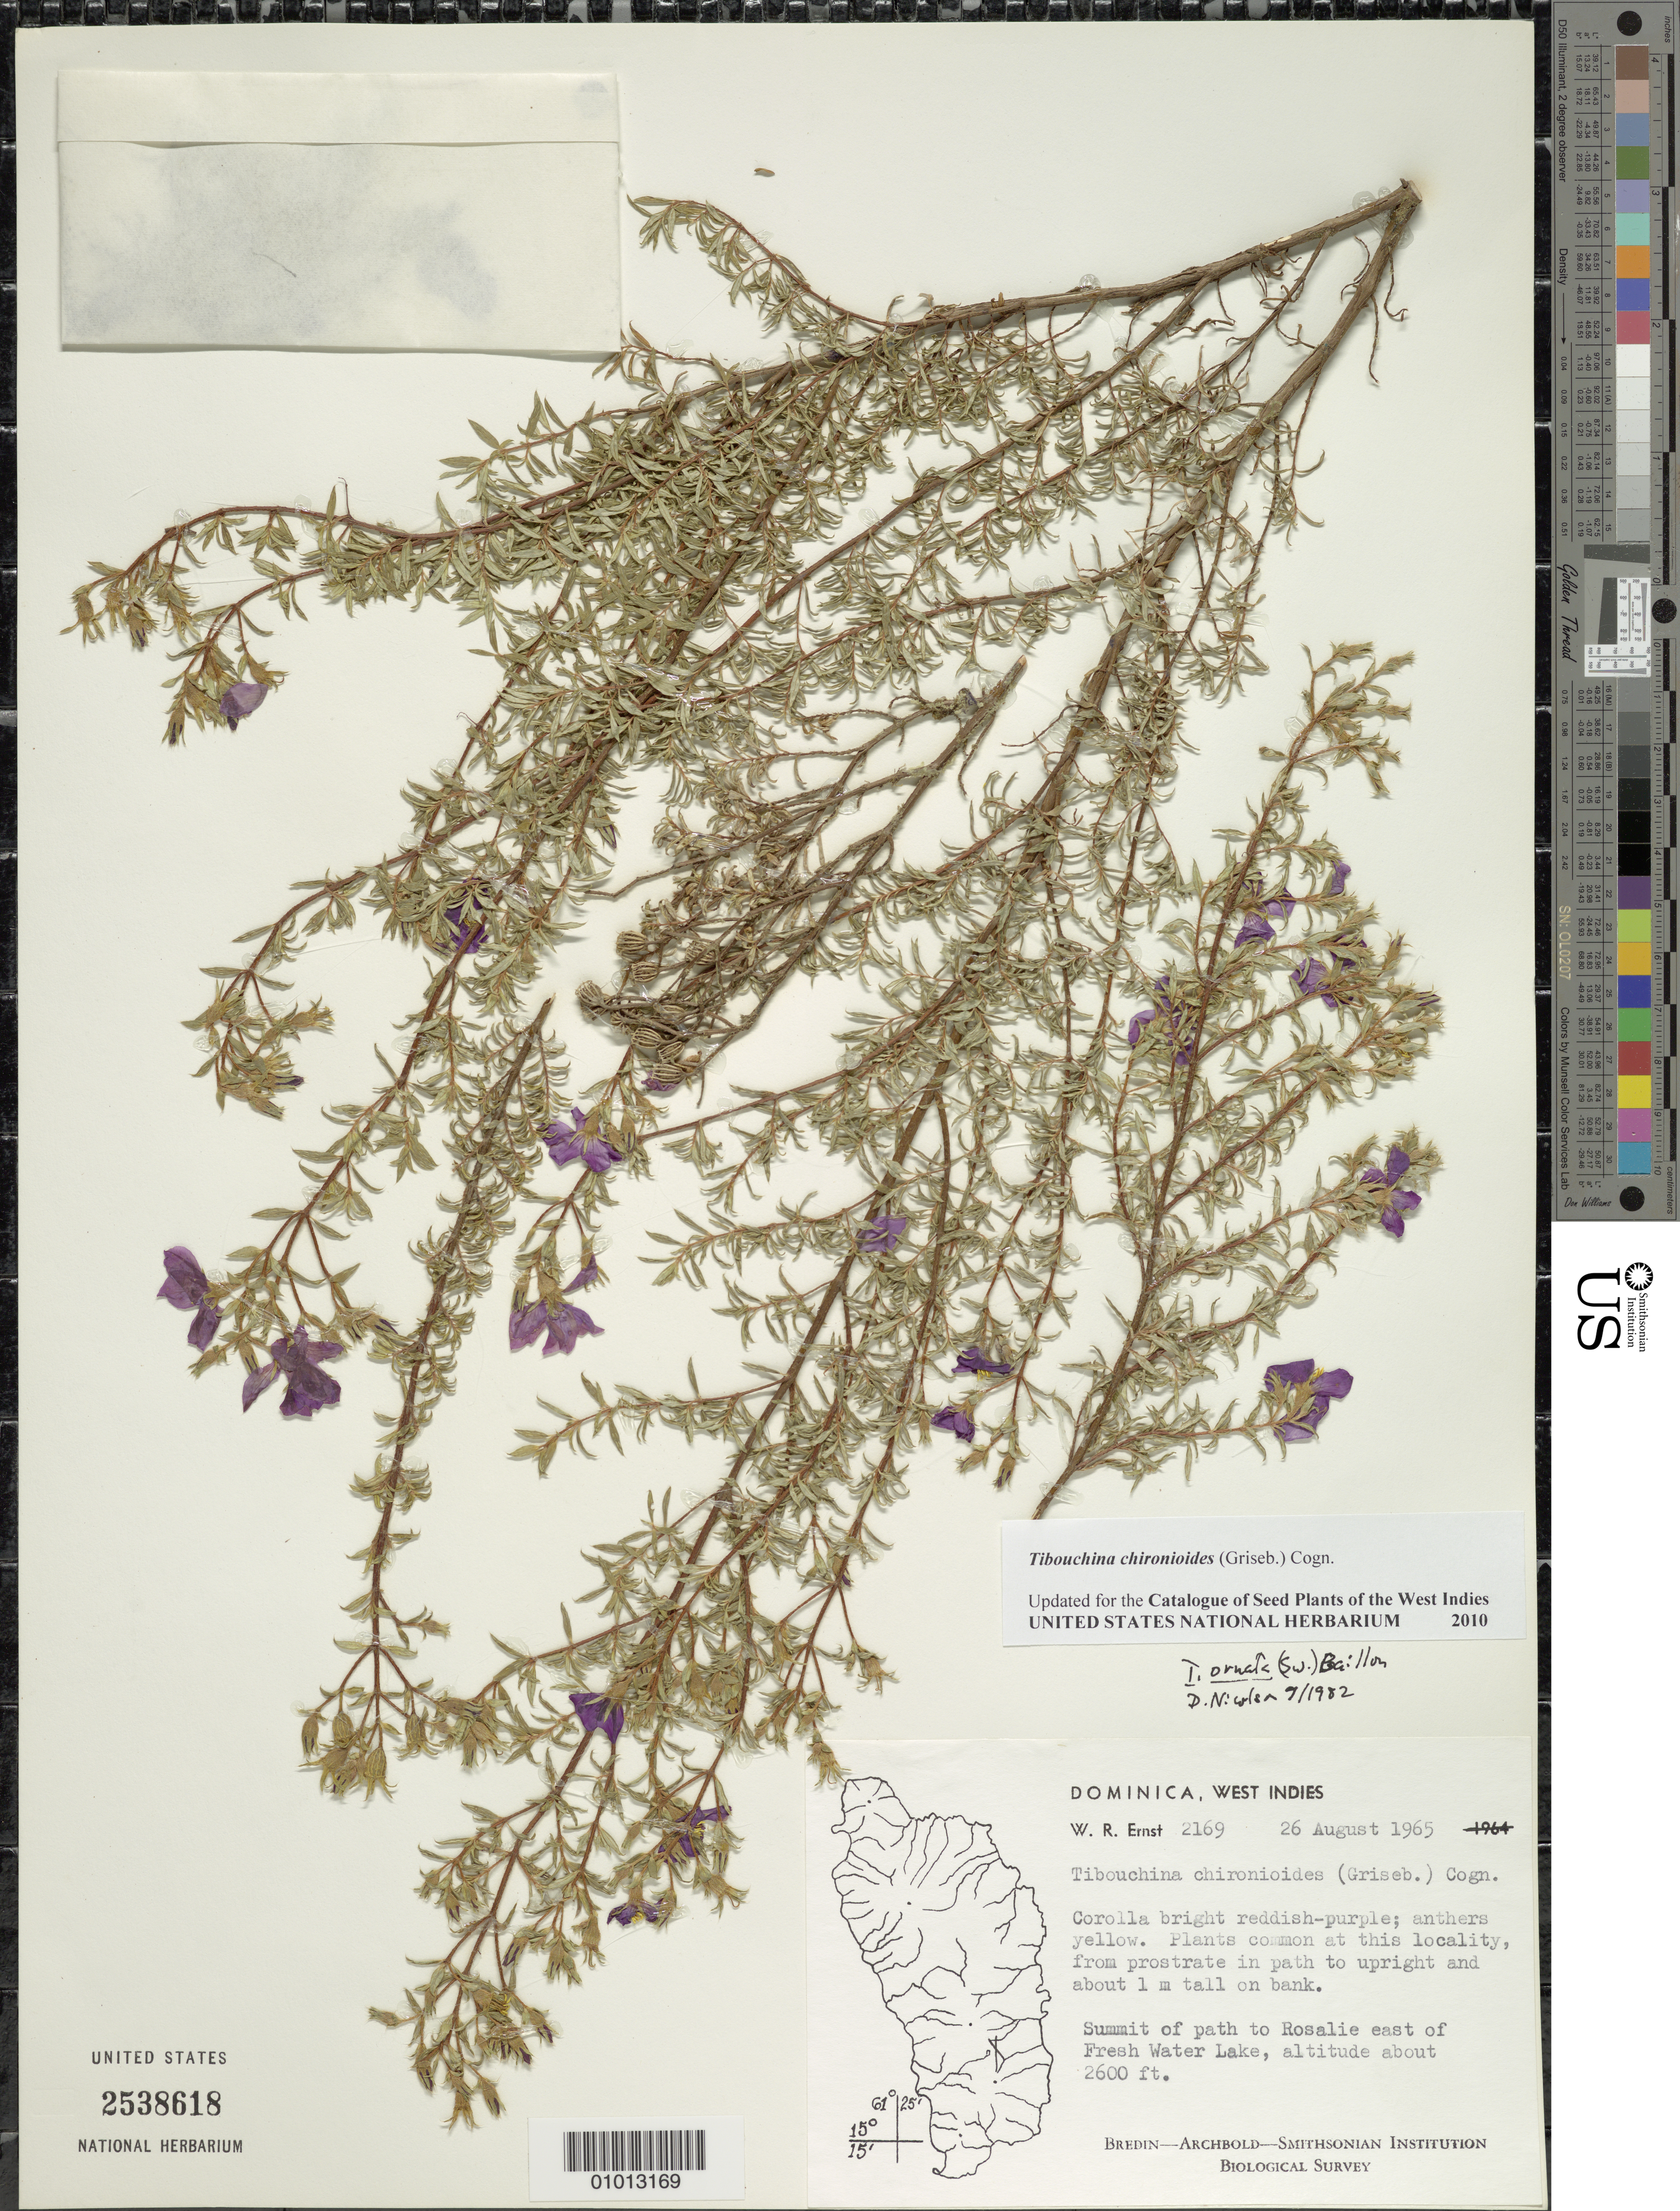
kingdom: Plantae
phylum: Tracheophyta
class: Magnoliopsida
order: Myrtales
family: Melastomataceae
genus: Chaetogastra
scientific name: Chaetogastra chironioides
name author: Griseb.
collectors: W. R. Ernst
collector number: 2169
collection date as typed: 26 Aug 1965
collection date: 1965-08-26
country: Dominica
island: Dominica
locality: Summit of path to Rosalie east of Fresh Water Lake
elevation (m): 792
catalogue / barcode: US 2538618